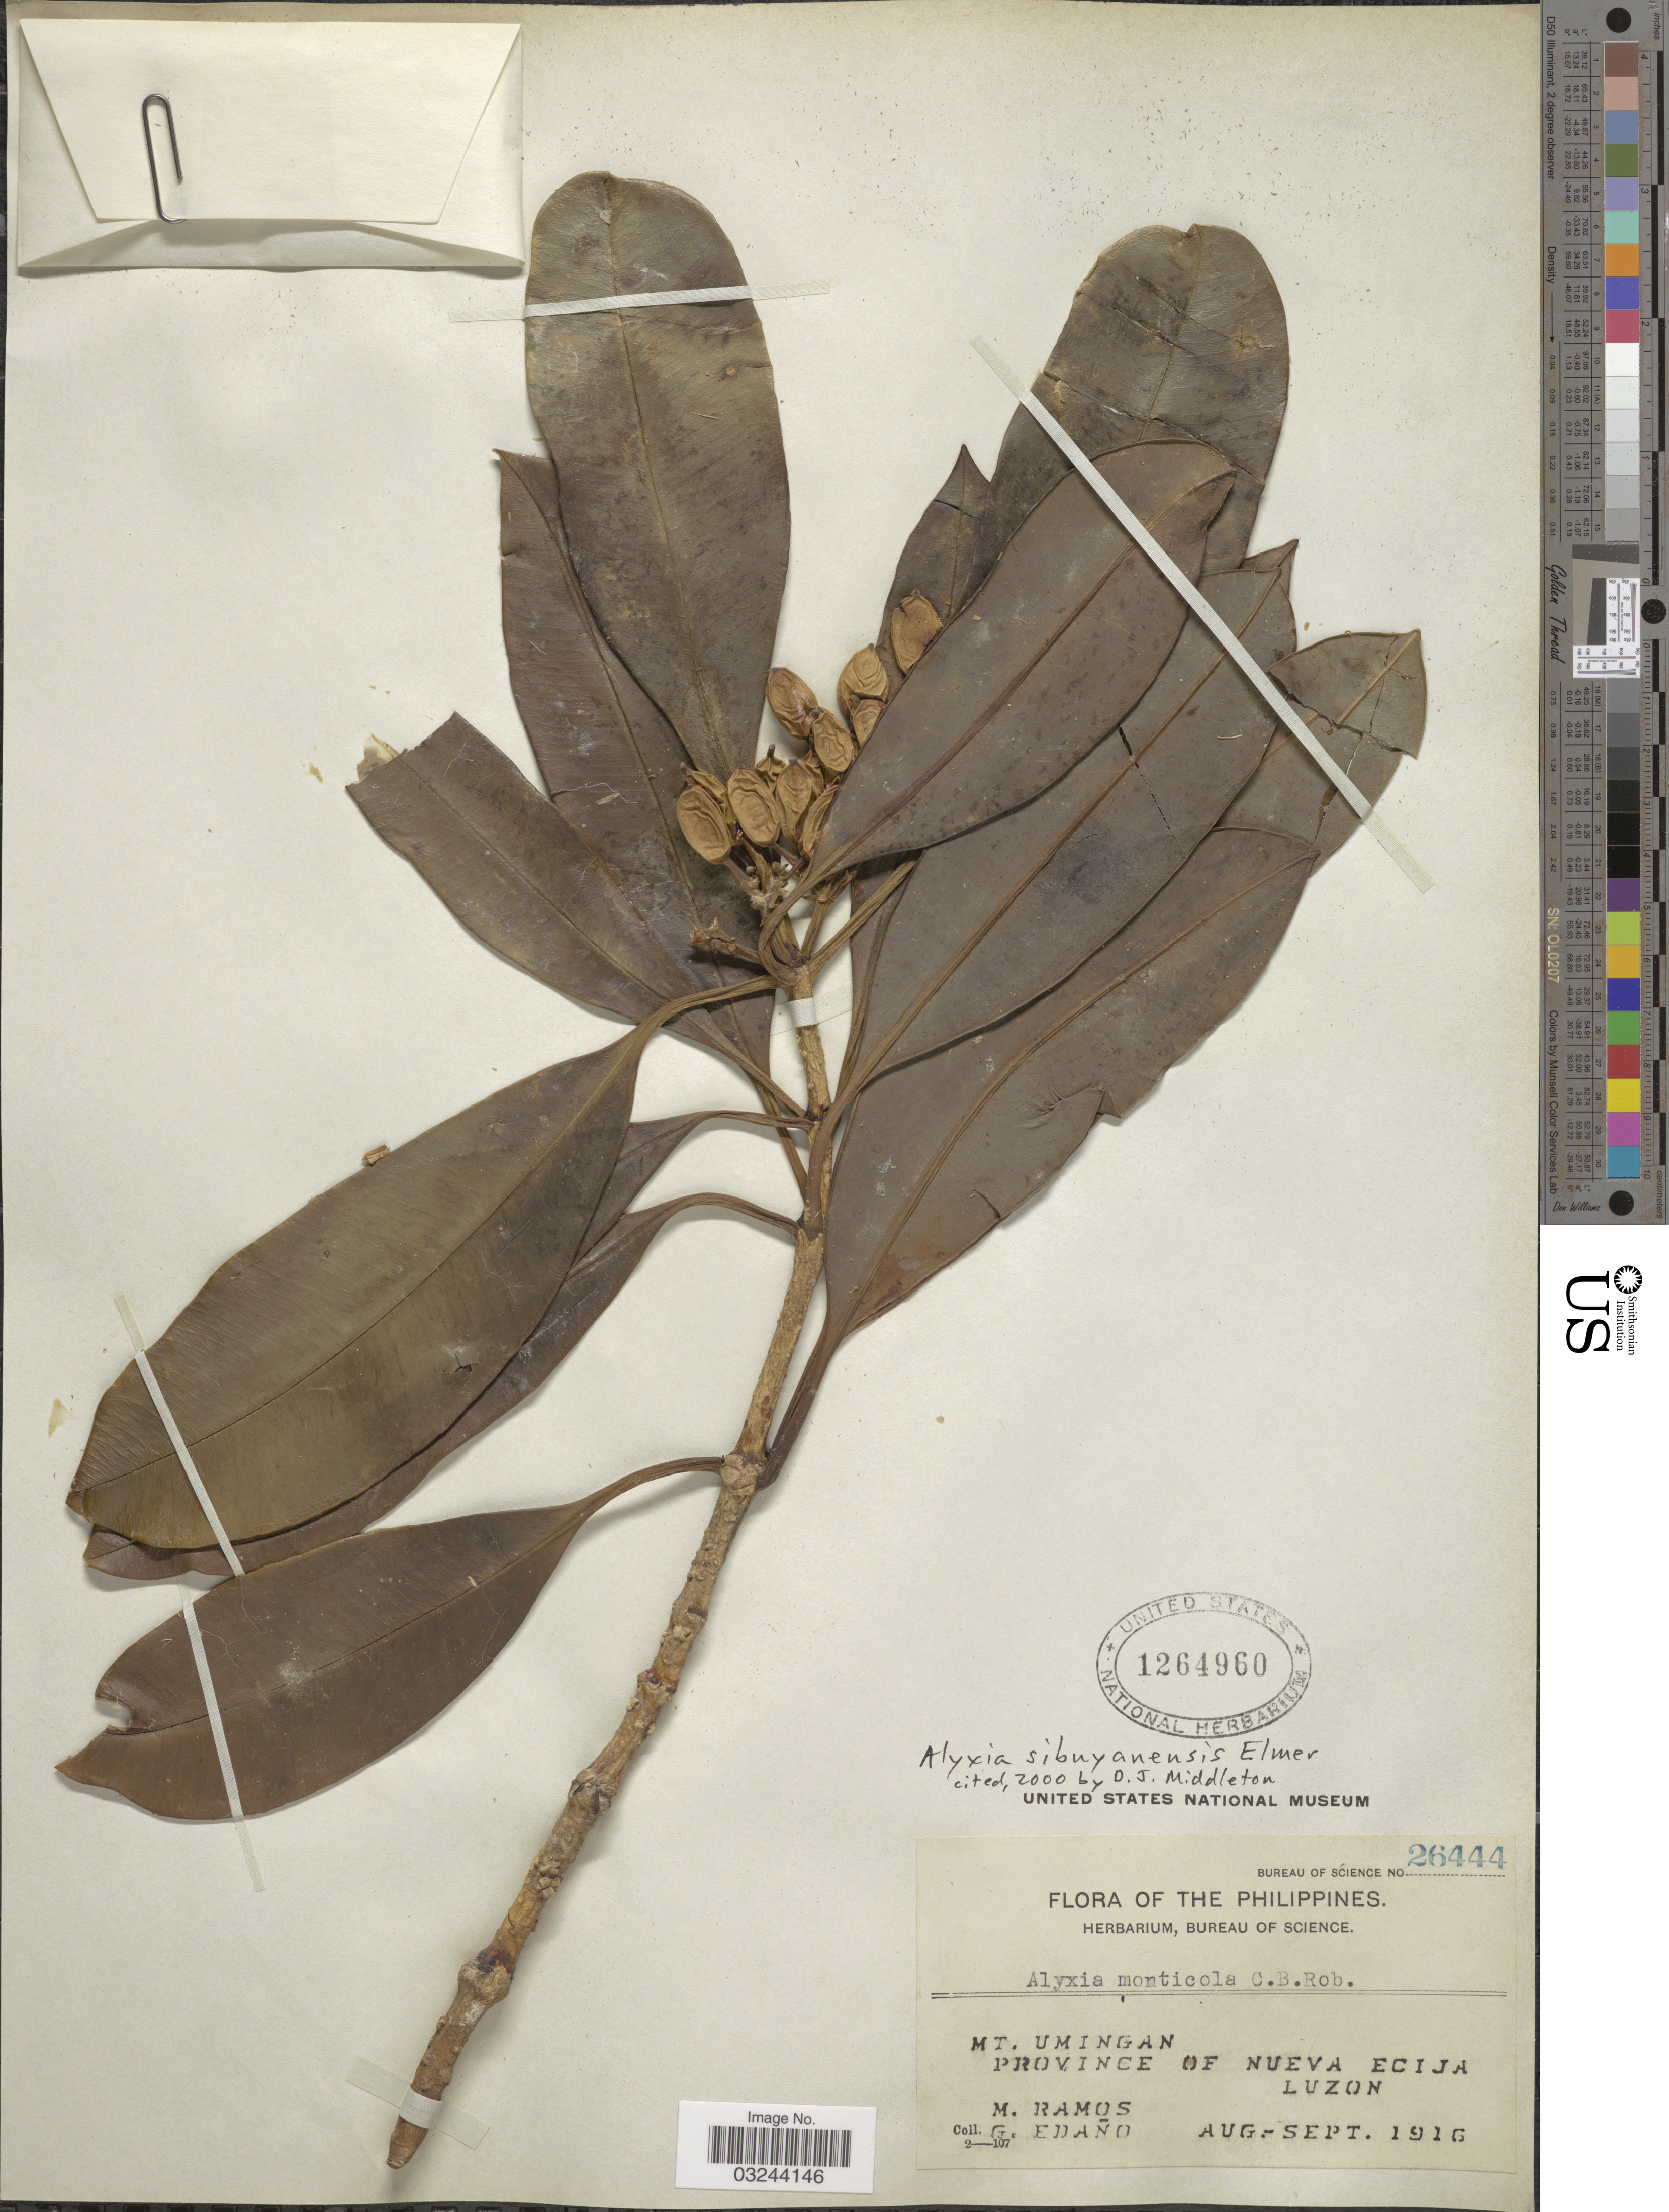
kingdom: Plantae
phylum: Tracheophyta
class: Magnoliopsida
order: Gentianales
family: Apocynaceae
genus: Alyxia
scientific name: Alyxia sibuyanensis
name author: Elmer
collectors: M. Ramos & G. Edaño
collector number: Bureau of Science 26444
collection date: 1916-08/1916-09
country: Philippines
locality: Mt. Umingan, Province of Nueva Ecija, Luzon.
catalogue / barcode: US 1264960